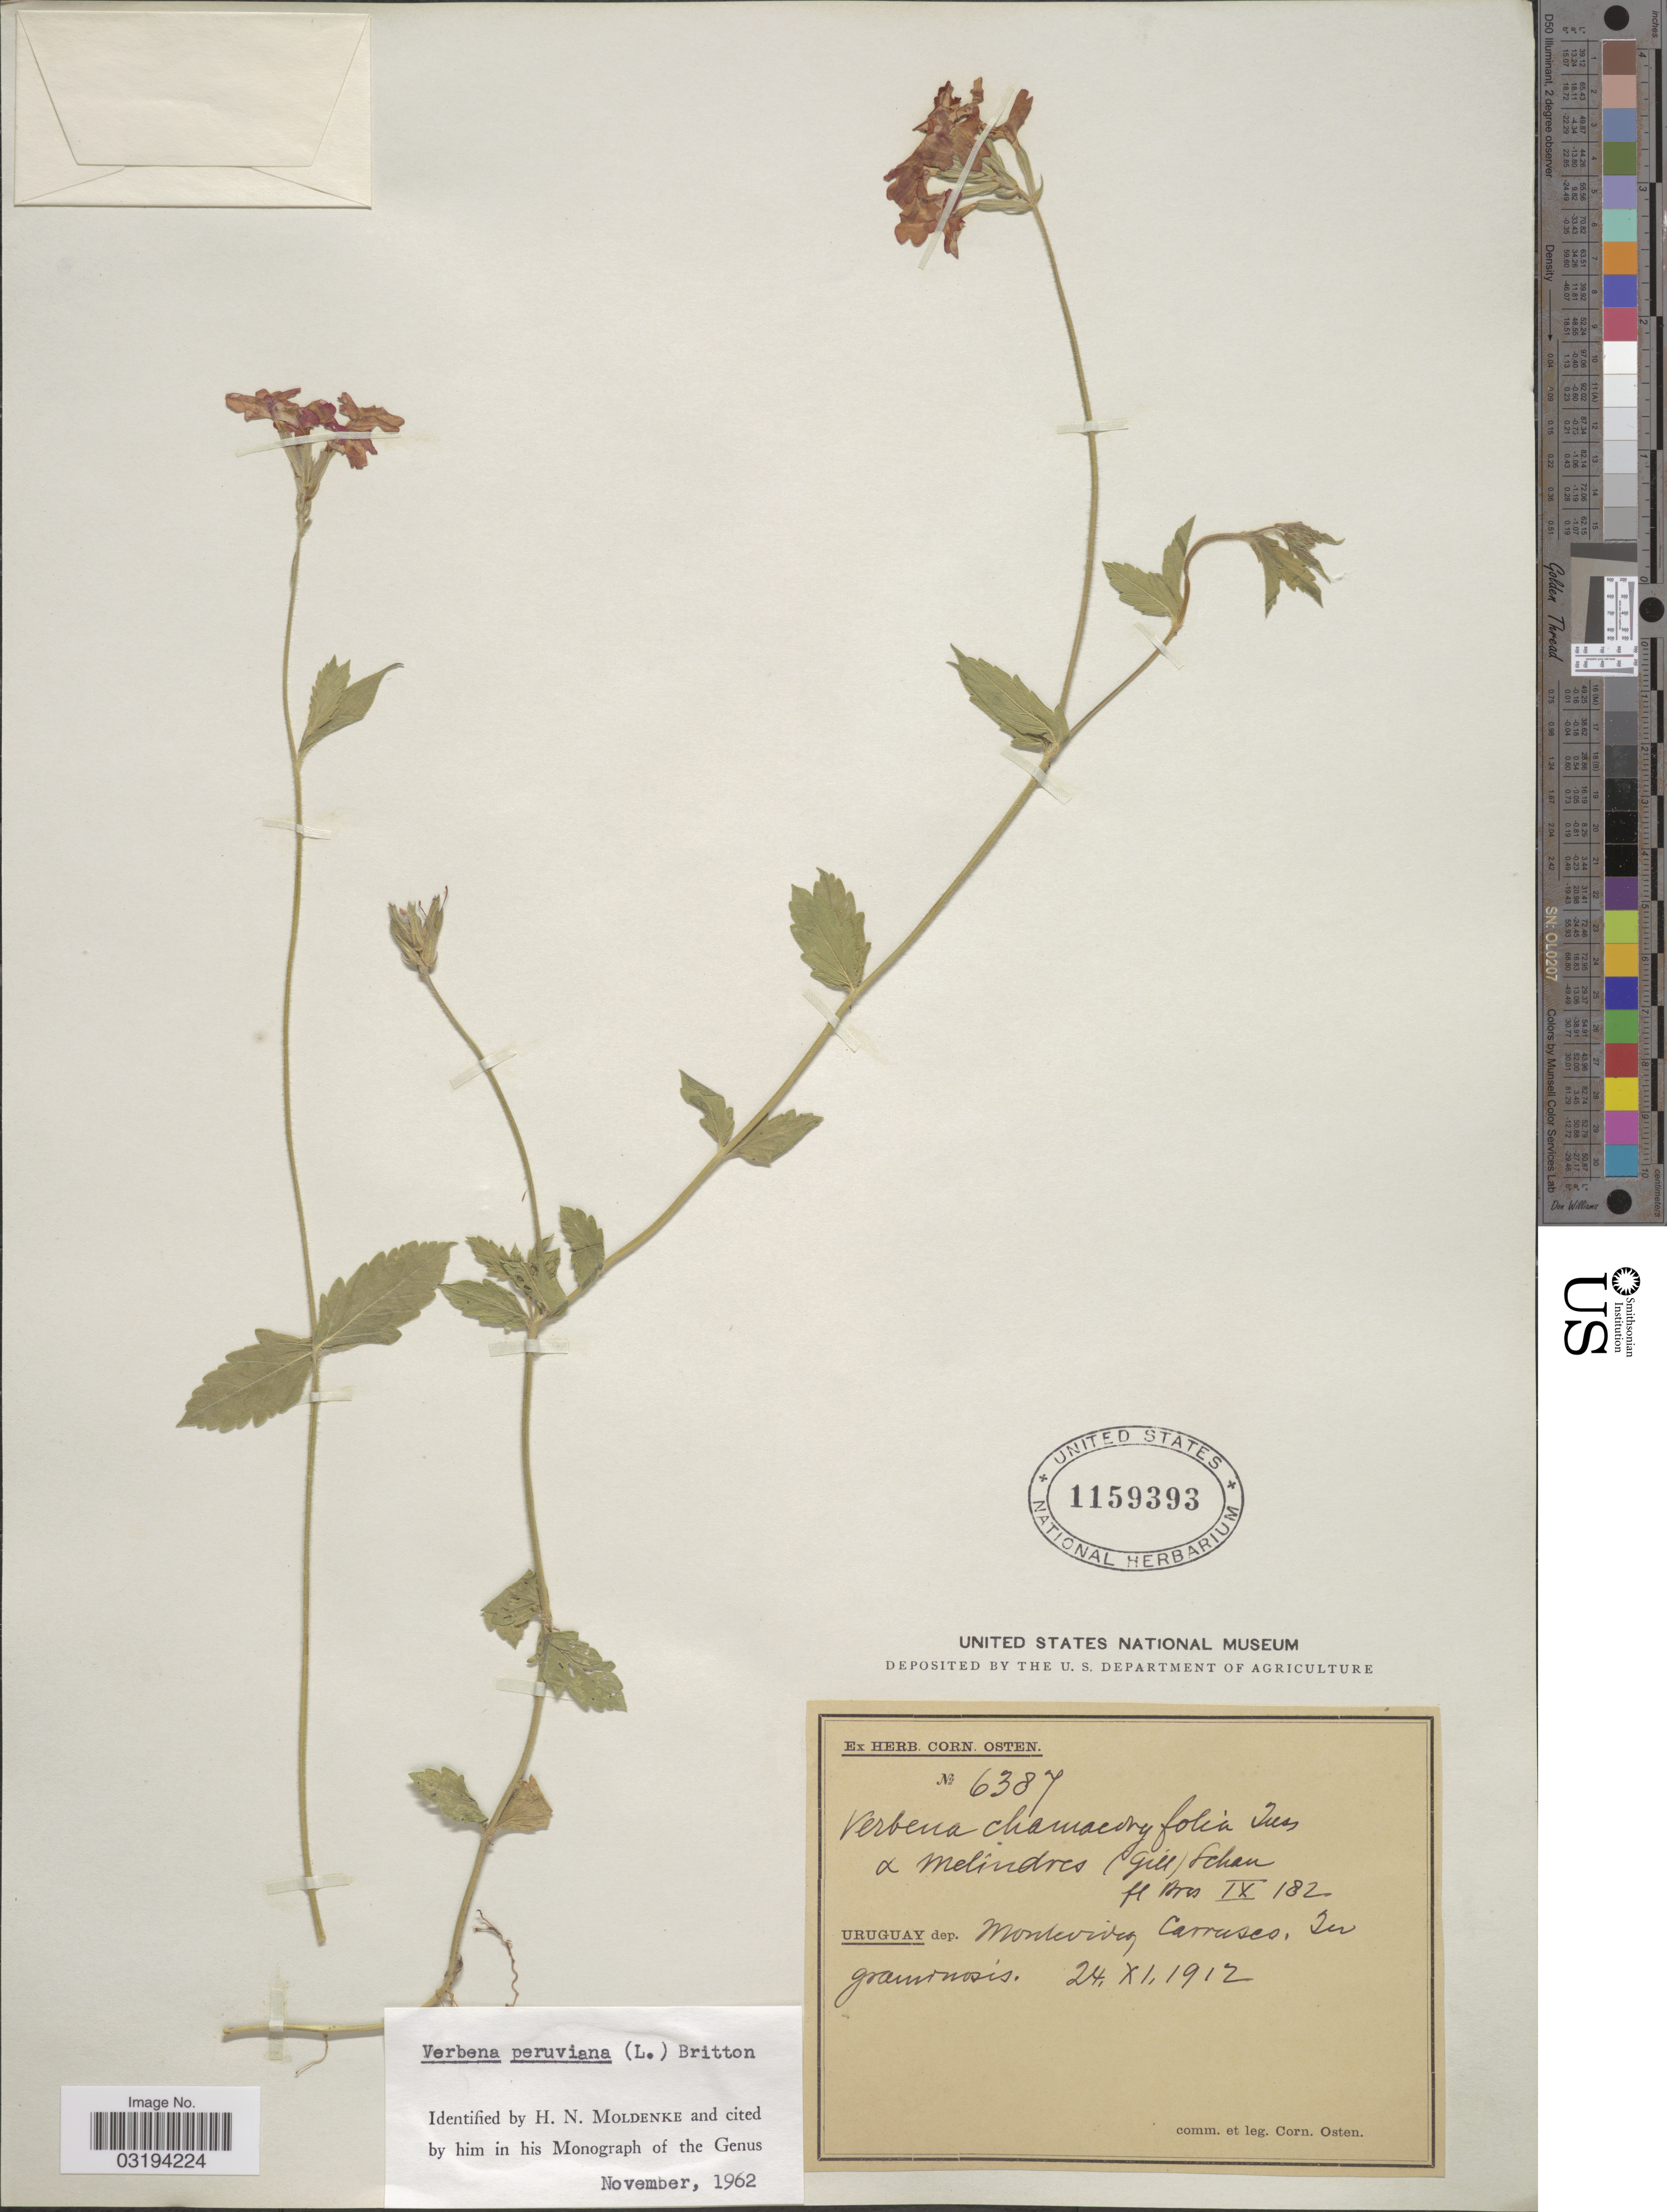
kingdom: Plantae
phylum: Tracheophyta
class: Magnoliopsida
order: Lamiales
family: Verbenaceae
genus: Verbena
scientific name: Verbena peruviana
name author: (L.) Britton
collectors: C. Osten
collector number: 6387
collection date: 1912-11-24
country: Uruguay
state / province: Montevideo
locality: Dep. Montevideo, Carrusco.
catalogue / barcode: US 1159393